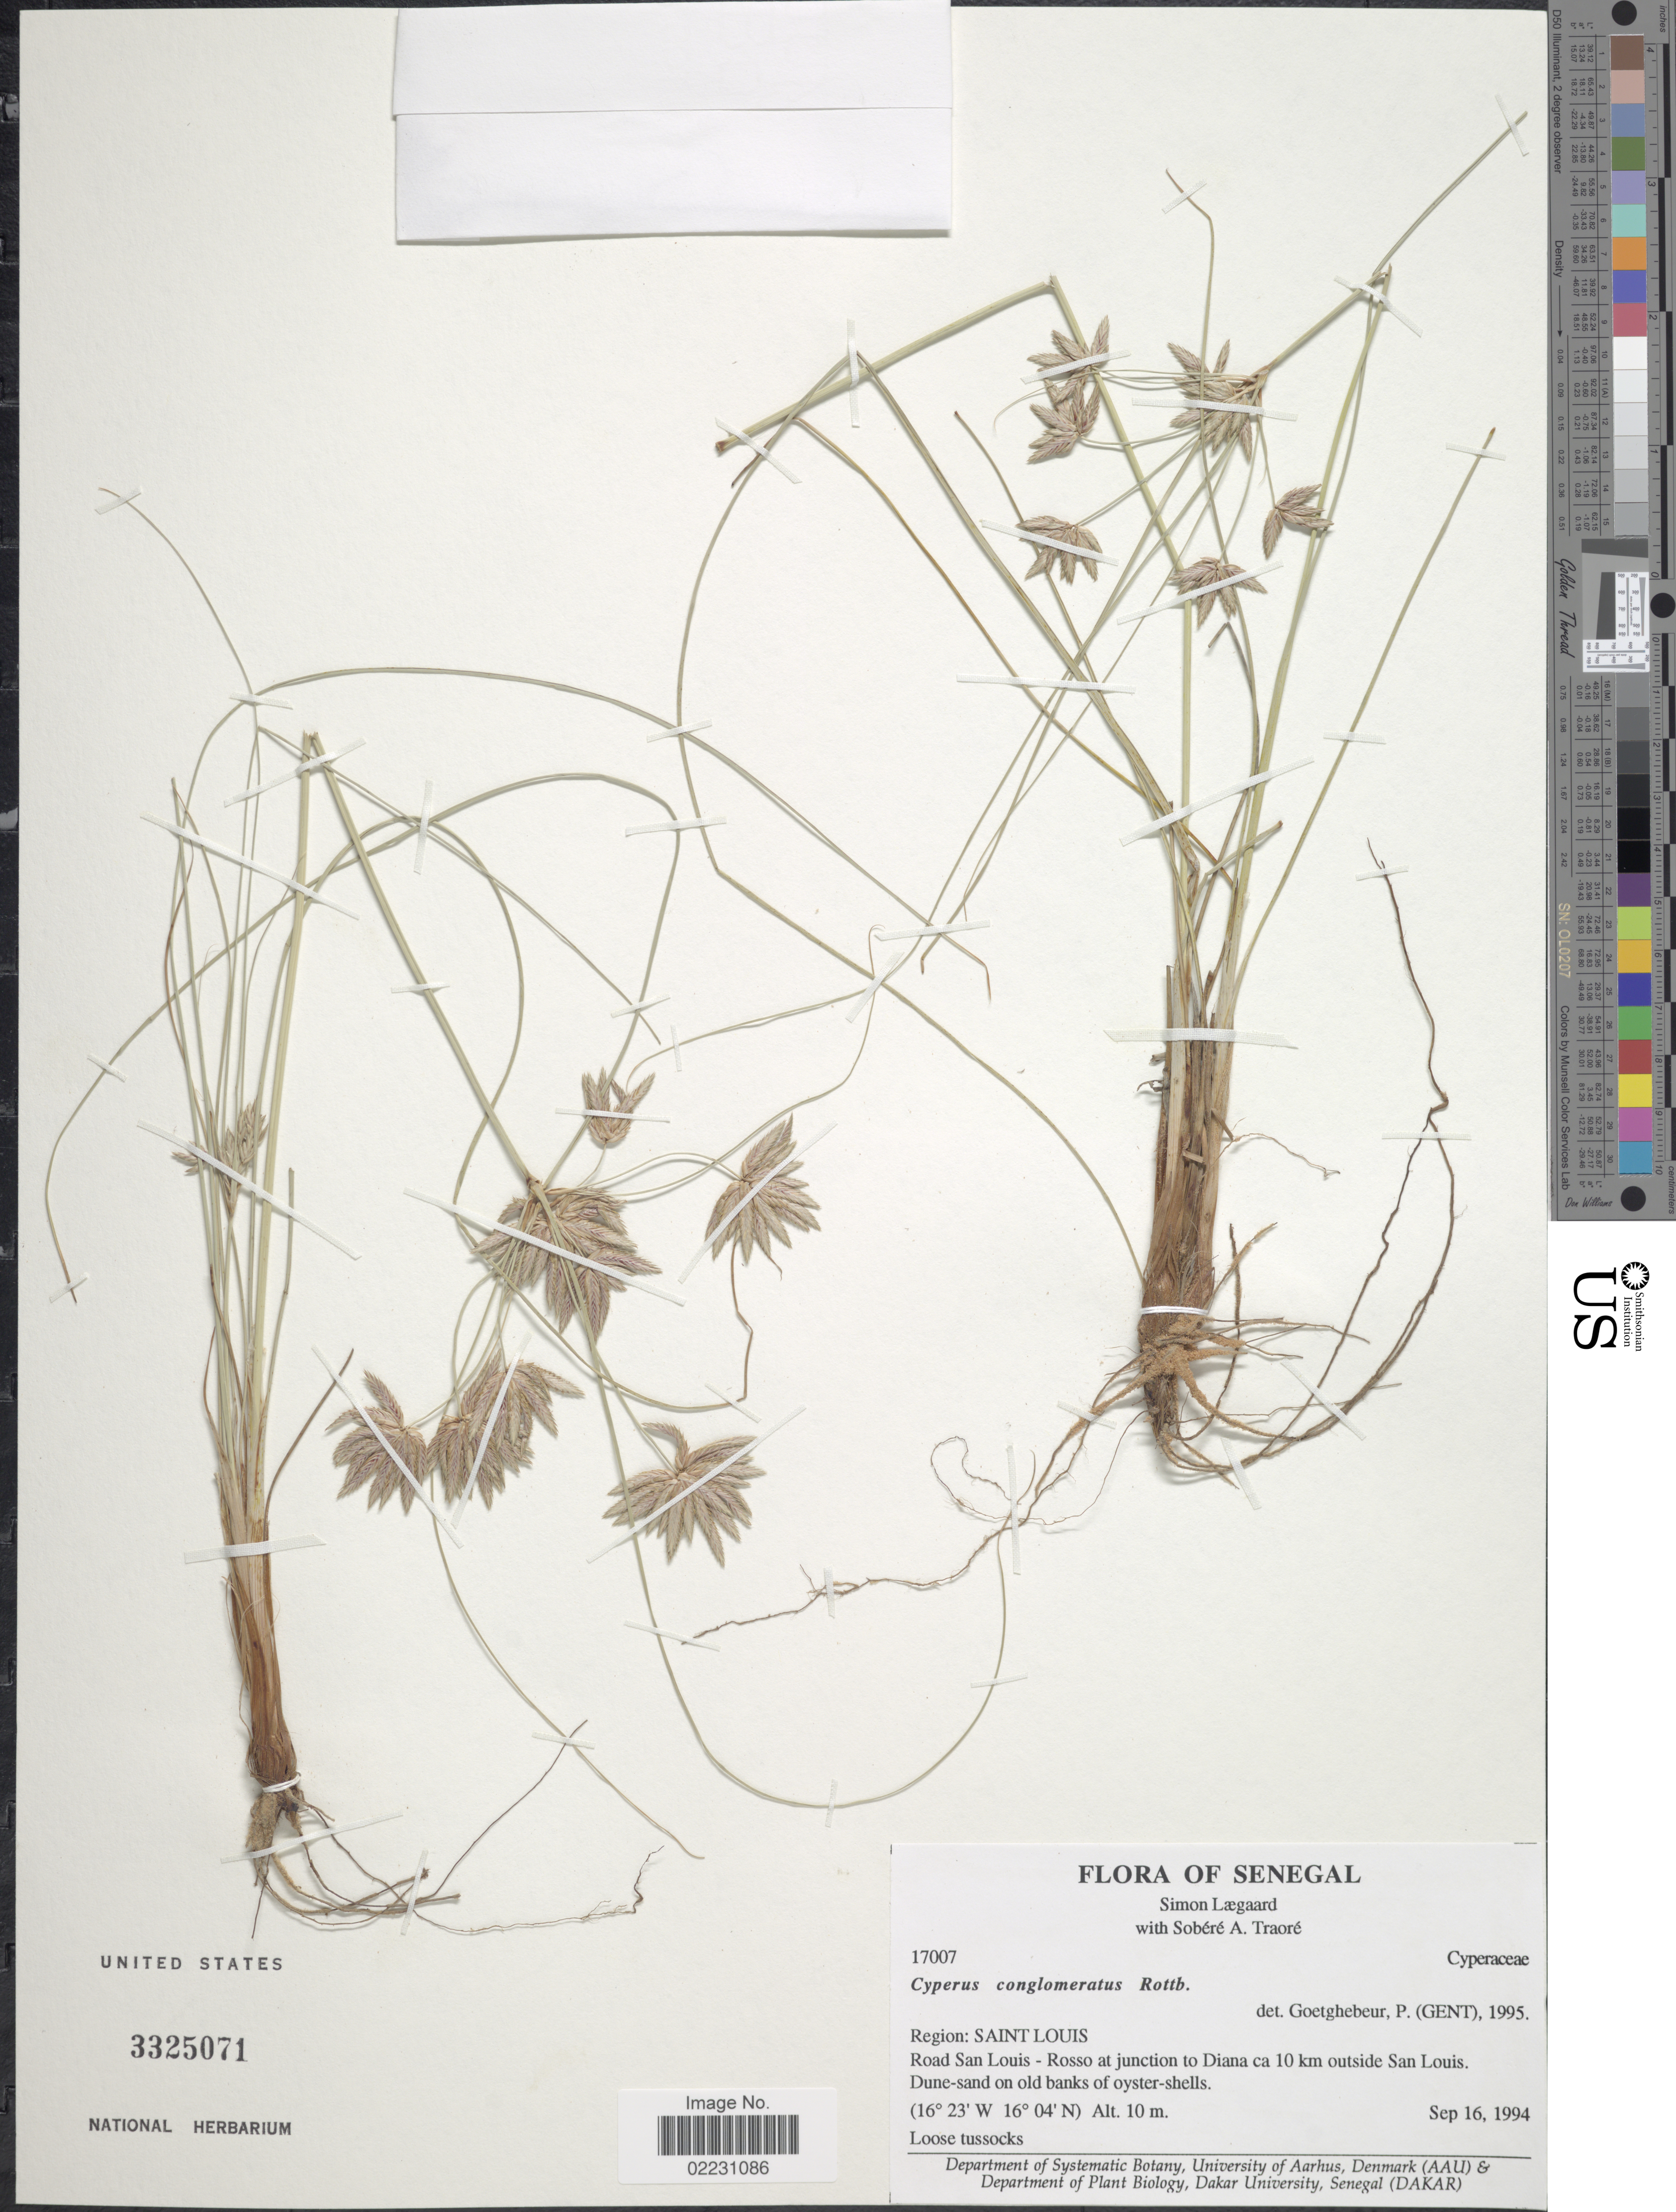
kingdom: Plantae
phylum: Tracheophyta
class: Liliopsida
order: Poales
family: Cyperaceae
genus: Cyperus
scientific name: Cyperus conglomeratus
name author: Rottb.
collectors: S. Lægaard & S. Traore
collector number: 17007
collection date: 1994-09-16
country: Senegal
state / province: Saint-Louis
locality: Senegal. Region: Saint Louis, Road San Louis - Rosso at junction to Diana ca 10 km outside San Louis.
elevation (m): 10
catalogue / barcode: US 3325071